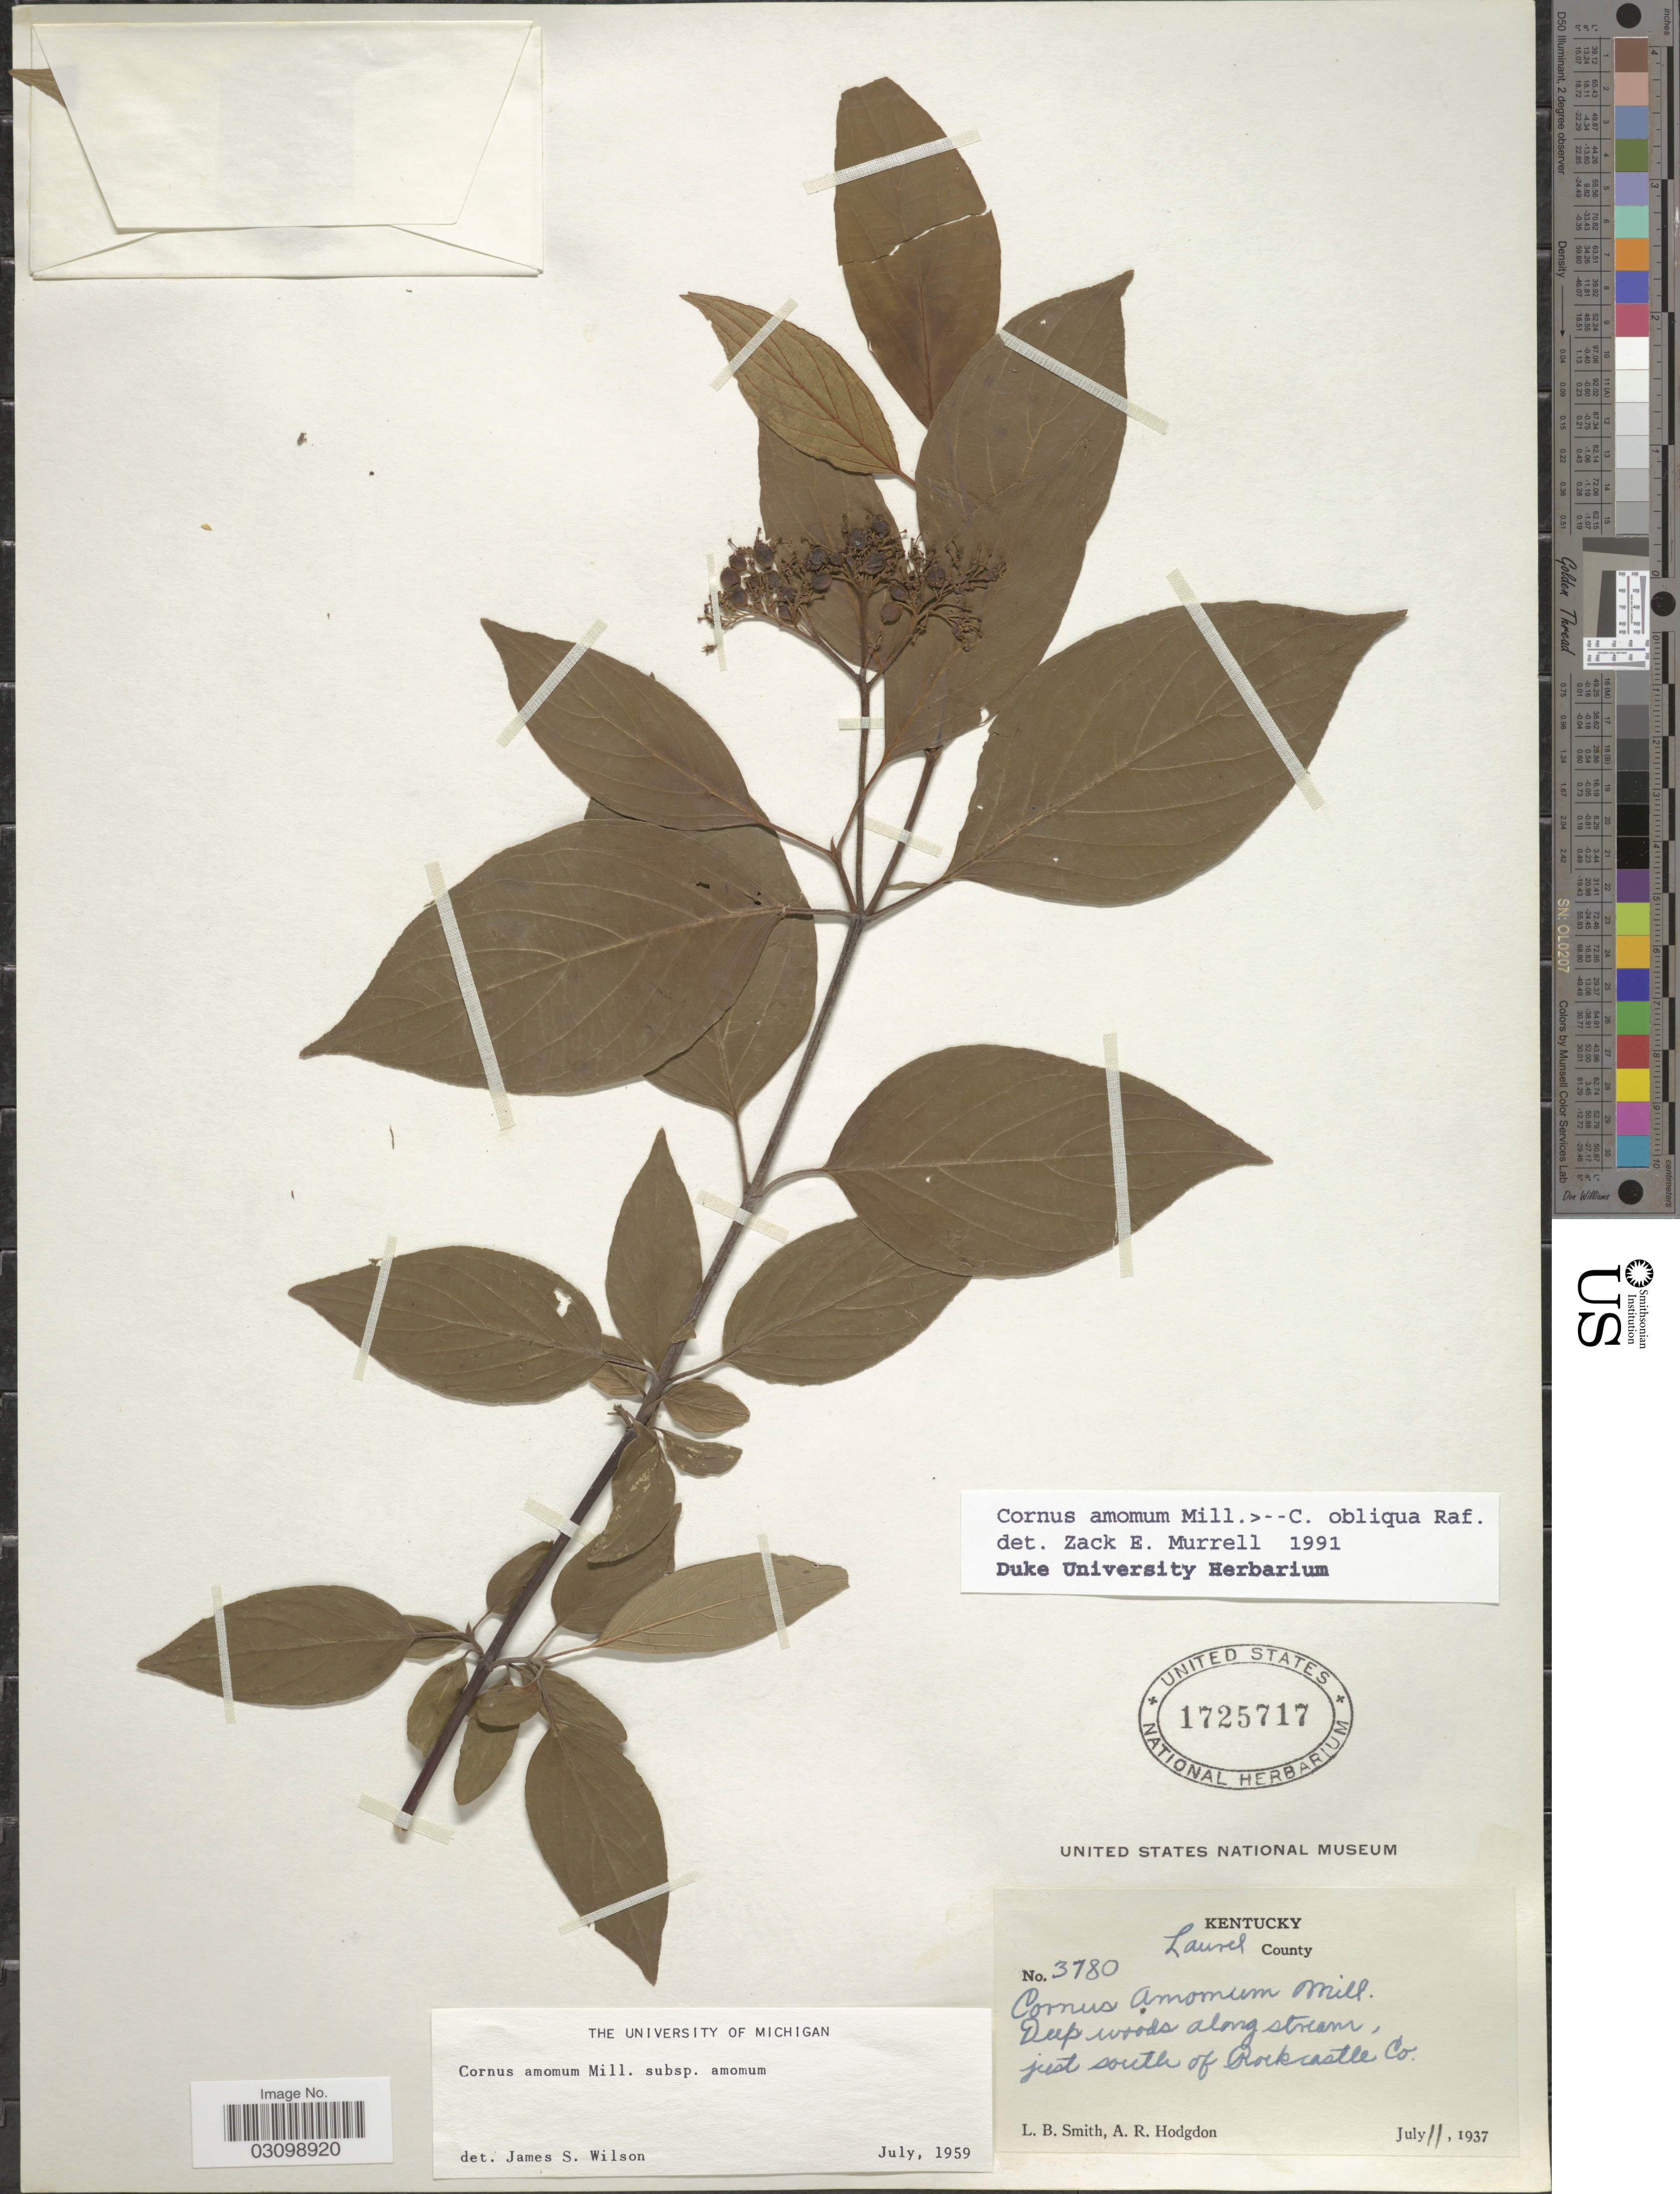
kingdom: Plantae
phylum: Tracheophyta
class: Magnoliopsida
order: Cornales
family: Cornaceae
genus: Cornus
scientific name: Cornus amomum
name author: Mill.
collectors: L. Smith & A. R. Hodgdon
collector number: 3780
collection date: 1937-07-11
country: United States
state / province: Kentucky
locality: Laurel County, just south of Rockcastle Co.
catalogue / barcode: US 1725717